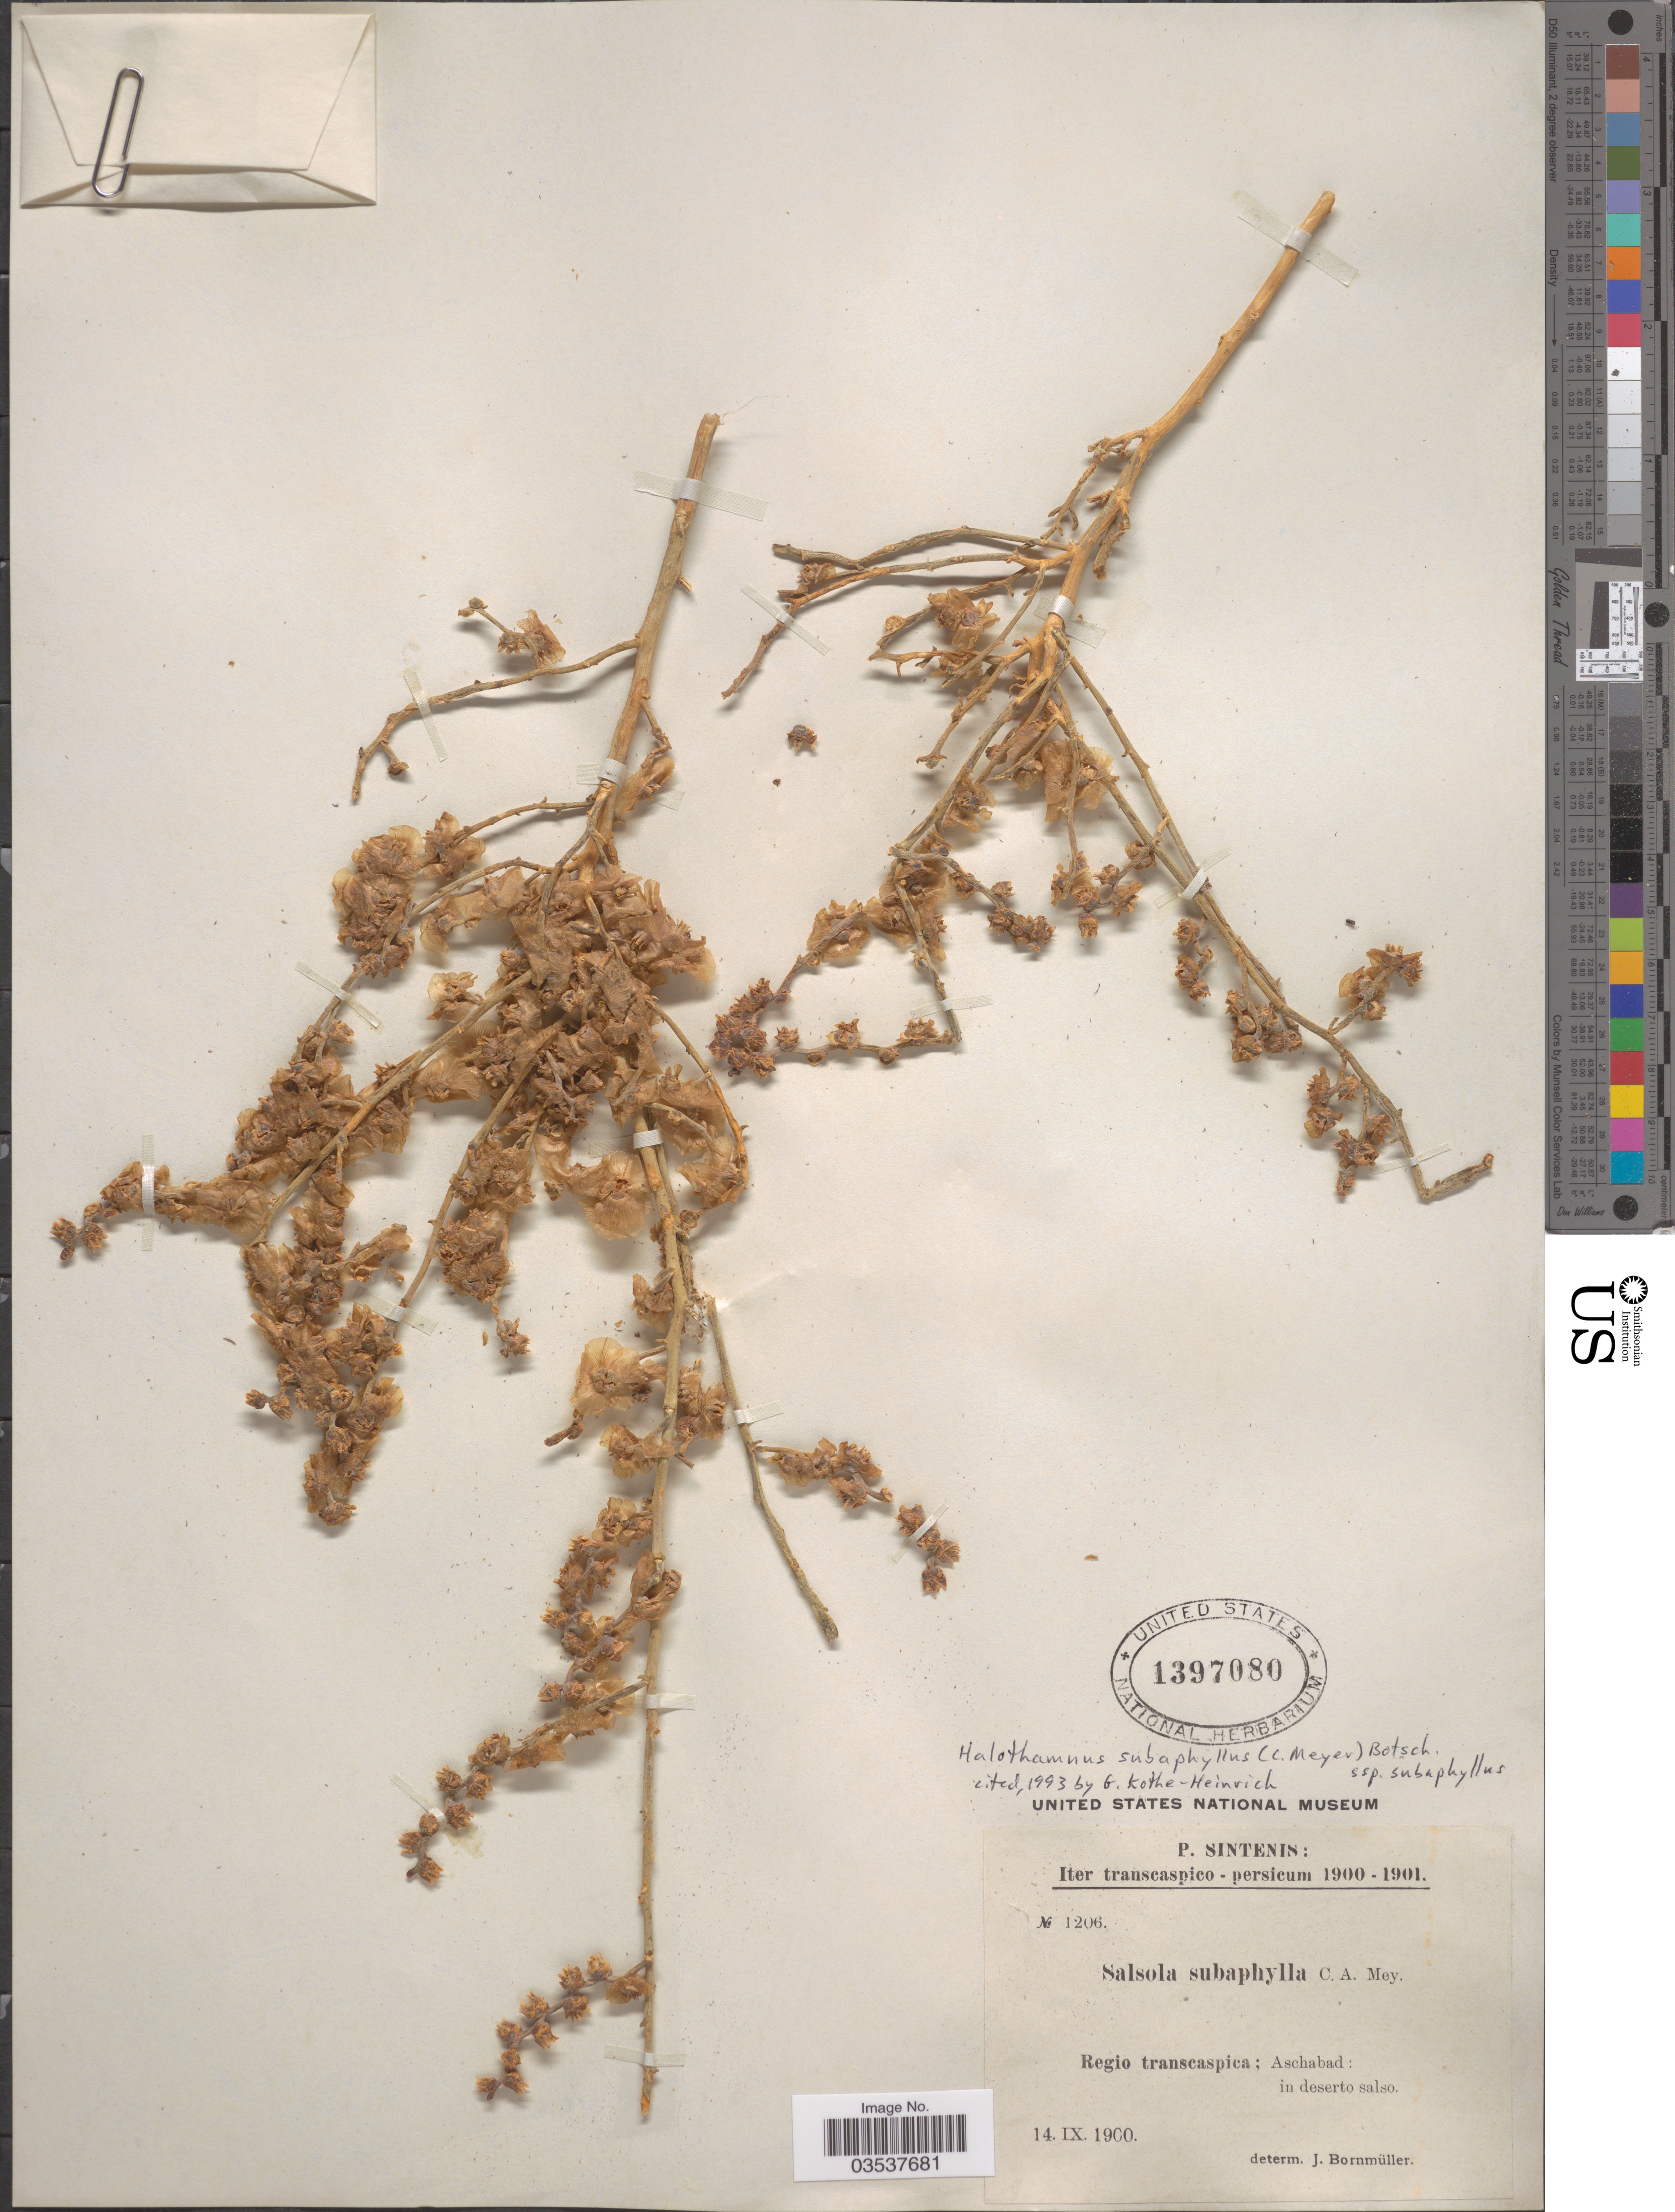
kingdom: Plantae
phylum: Tracheophyta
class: Magnoliopsida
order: Caryophyllales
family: Amaranthaceae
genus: Halothamnus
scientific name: Halothamnus subaphyllus subsp. subaphyllus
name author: (C.A. Mey.) Botsch.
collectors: P. Sintenis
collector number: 1206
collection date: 1900-09-14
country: Turkmenistan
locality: Iter transcaspico - persicum. Regio transcaspica; Aschabad.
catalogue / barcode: US 1397080